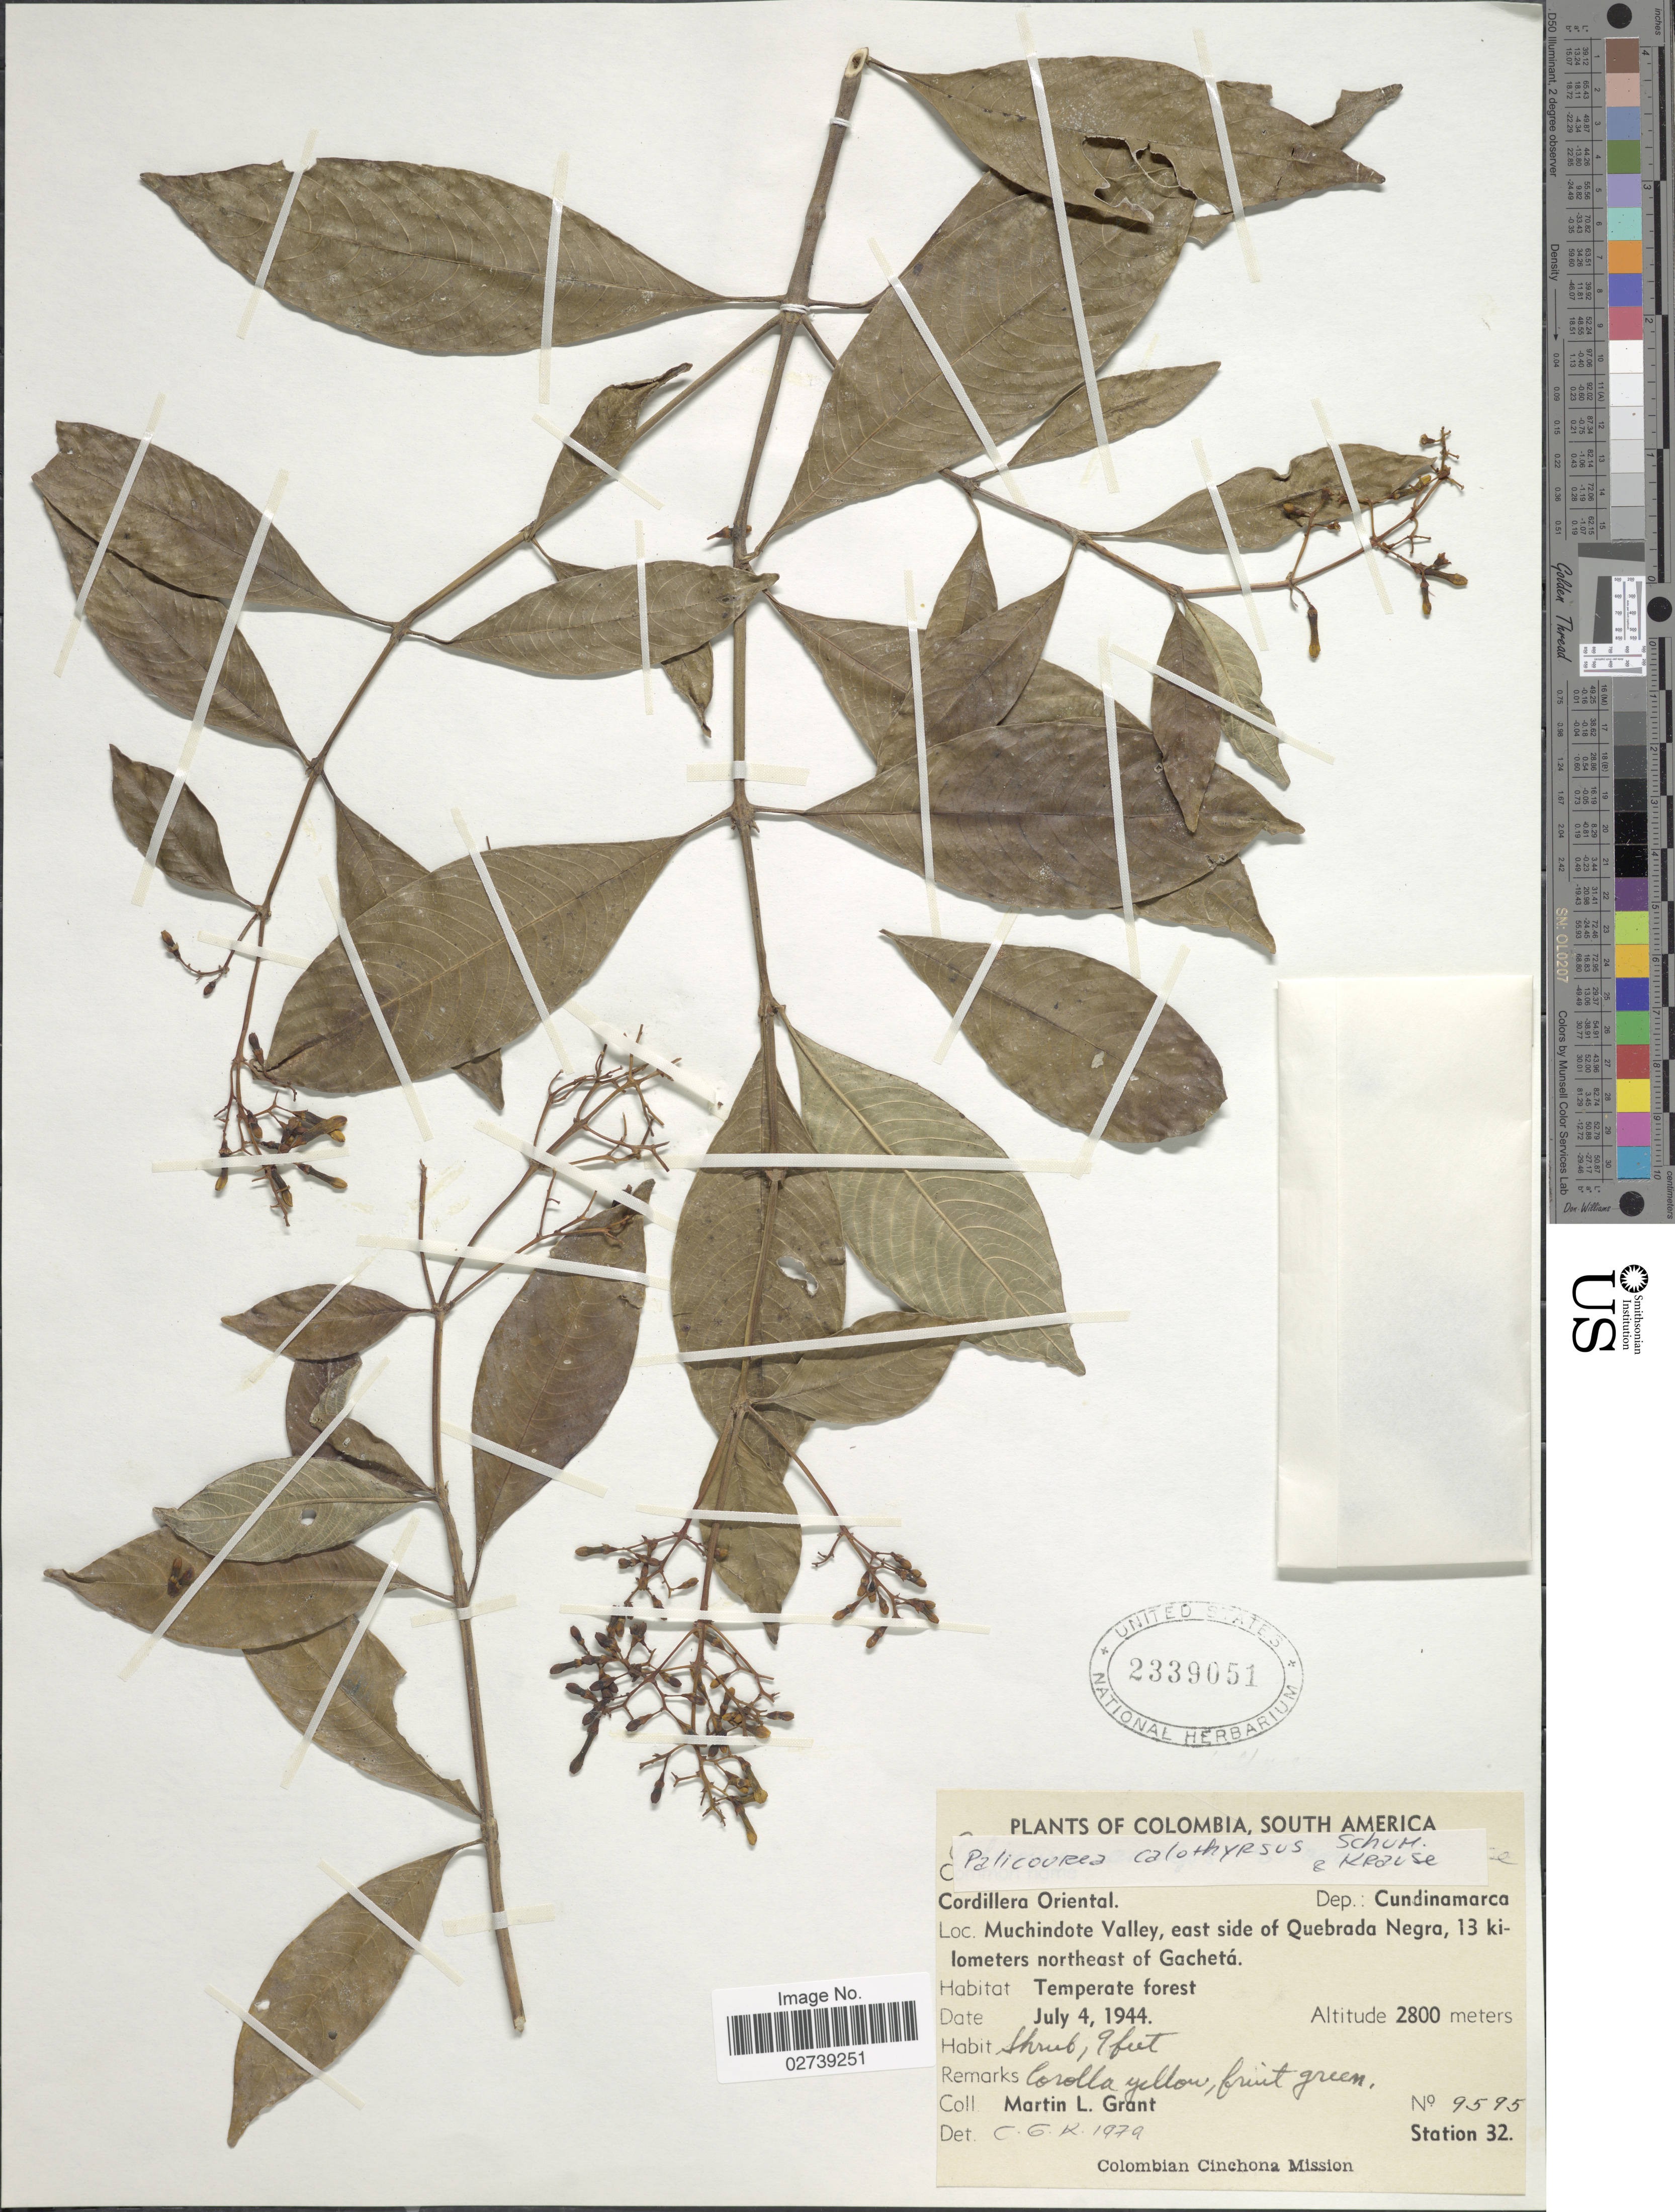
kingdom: Plantae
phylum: Tracheophyta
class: Magnoliopsida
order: Gentianales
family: Rubiaceae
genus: Palicourea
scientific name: Palicourea calothyrsus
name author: K. Schum. & K. Krause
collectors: M. L. Grant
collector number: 9595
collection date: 1944-07-04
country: Colombia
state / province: Cundinamarca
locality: Cordillera Oriental. Dep.: Cundinamarca. Muchindote Valley, east side of Quebrada Negra, 13 kilometers northeast of Gachetá. Station 32.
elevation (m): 2800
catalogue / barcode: US 2339051